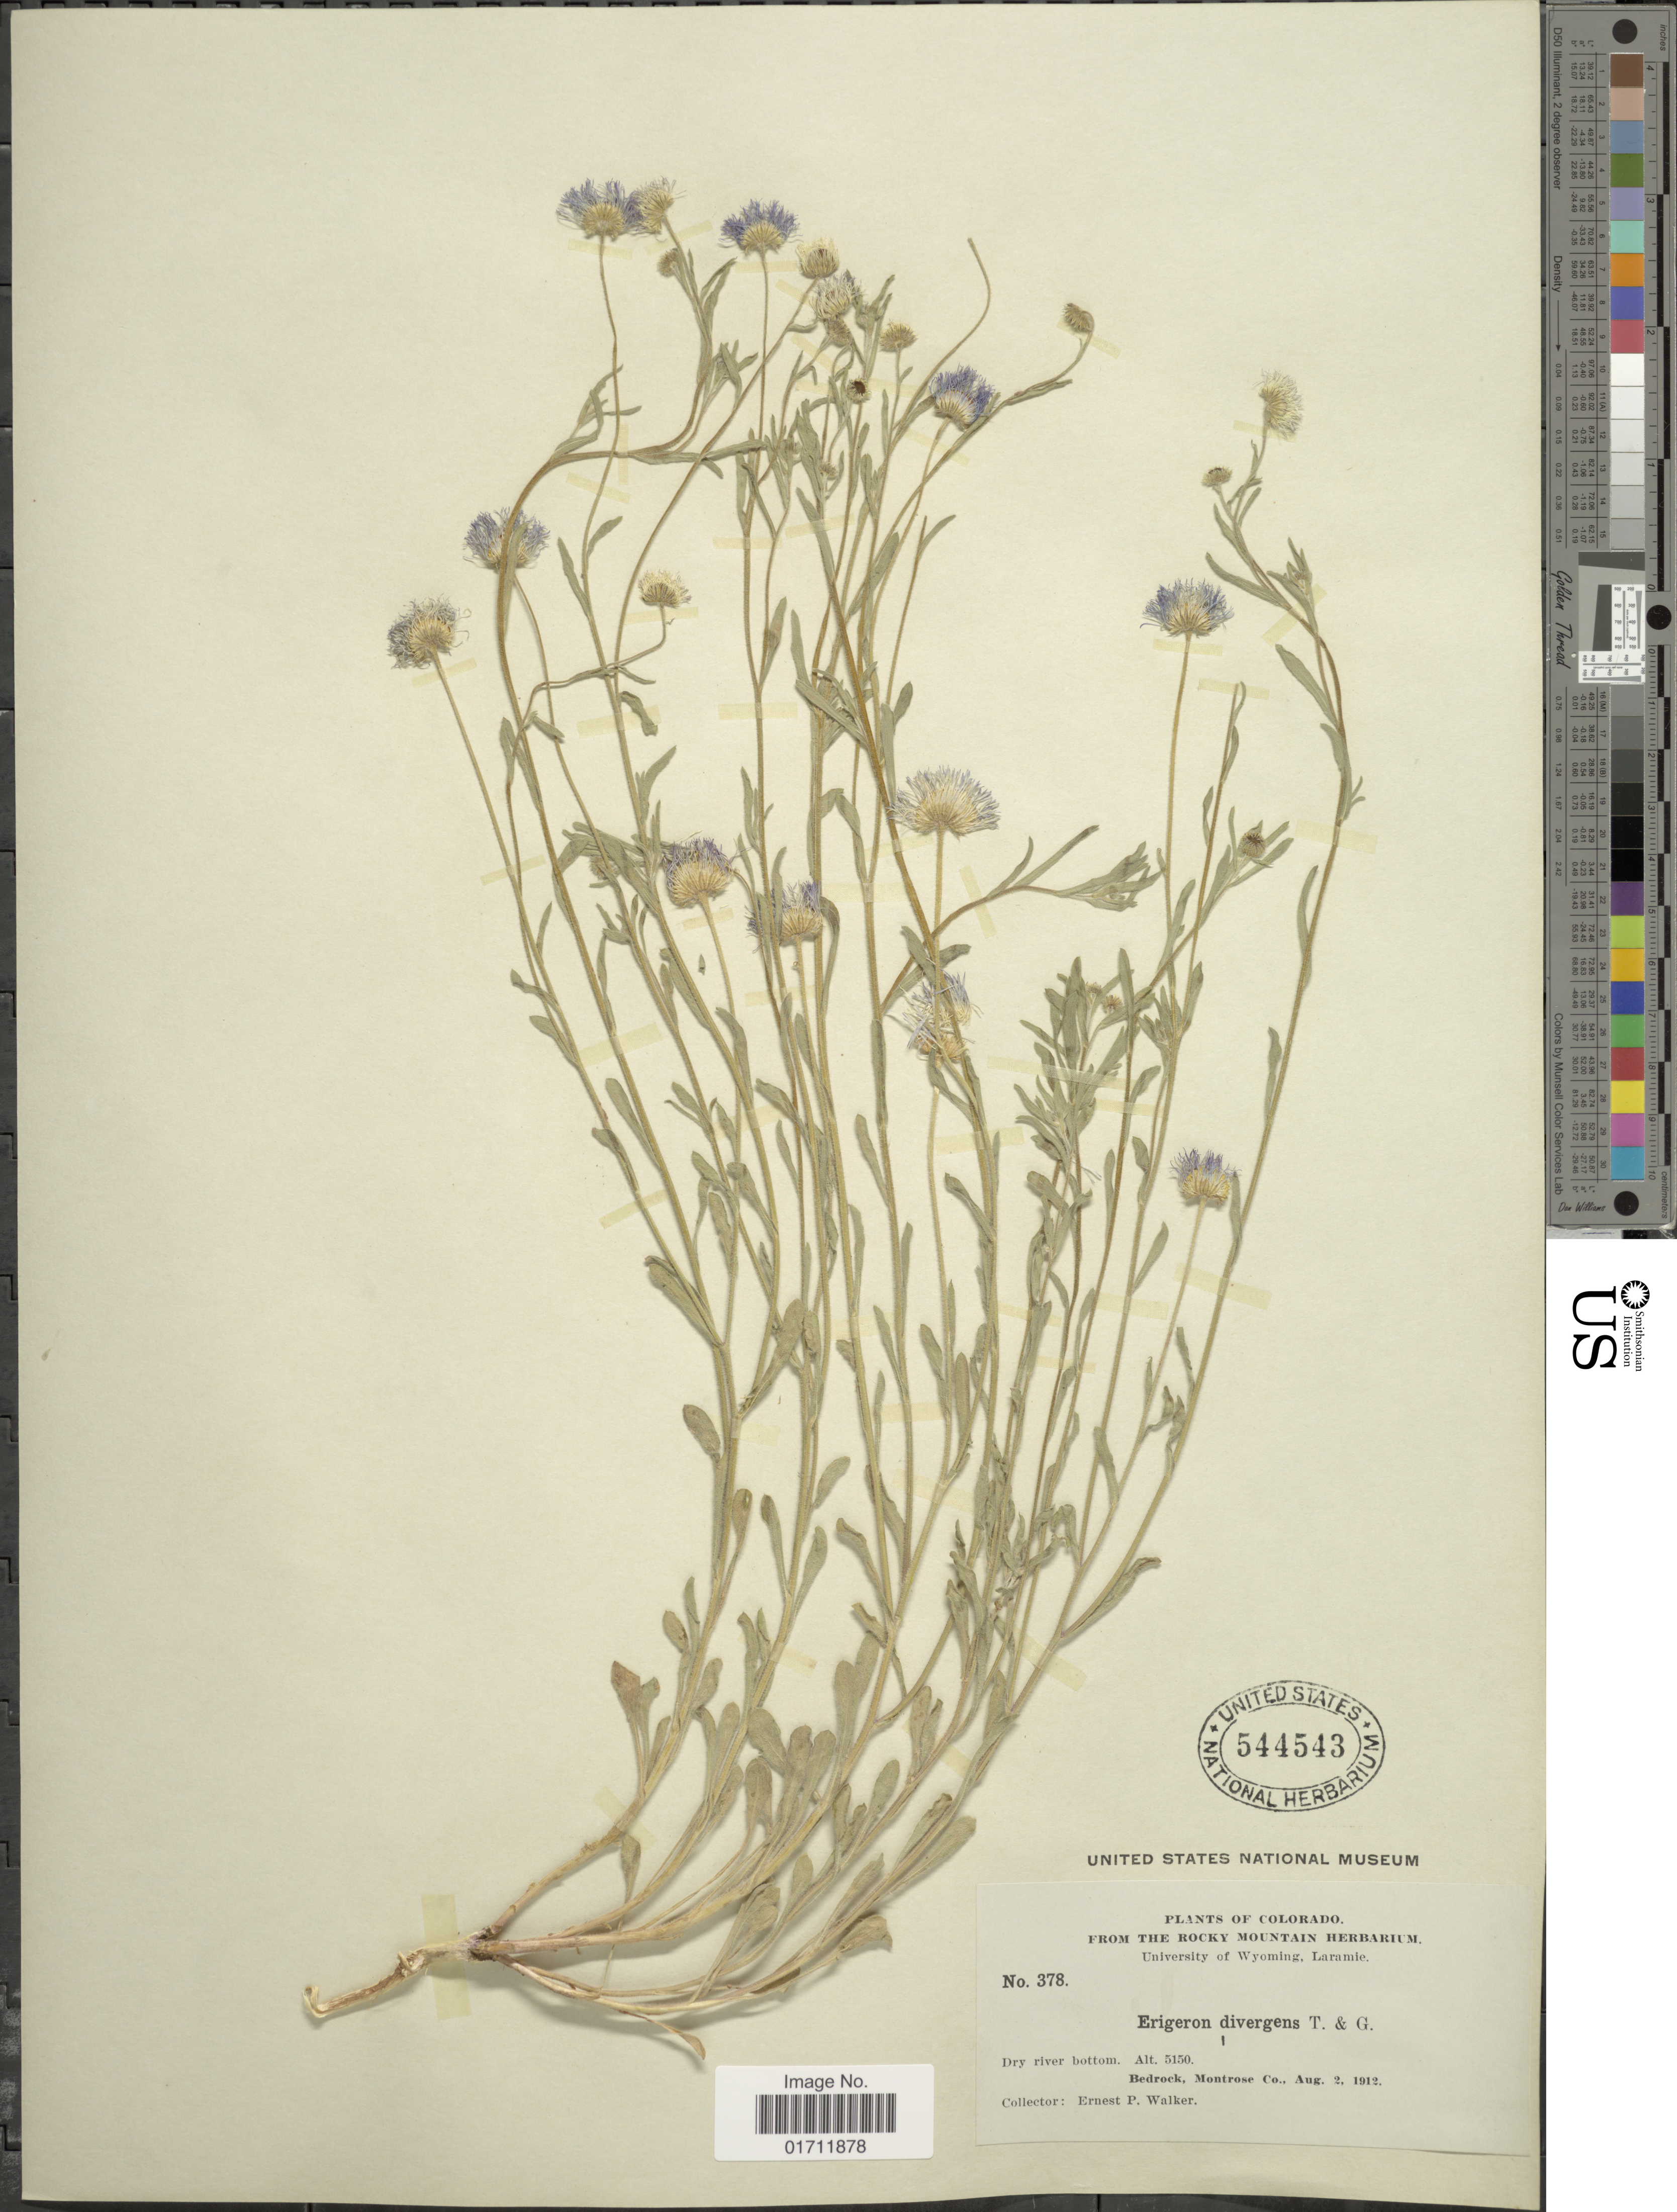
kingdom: Plantae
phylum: Tracheophyta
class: Magnoliopsida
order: Asterales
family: Asteraceae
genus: Erigeron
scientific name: Erigeron divergens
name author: Torr. & A. Gray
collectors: E. P. Walker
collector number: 378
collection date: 1912-08-02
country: United States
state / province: Colorado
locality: Dry river bottom, Bedrock, Montrose Co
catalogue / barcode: US 544543